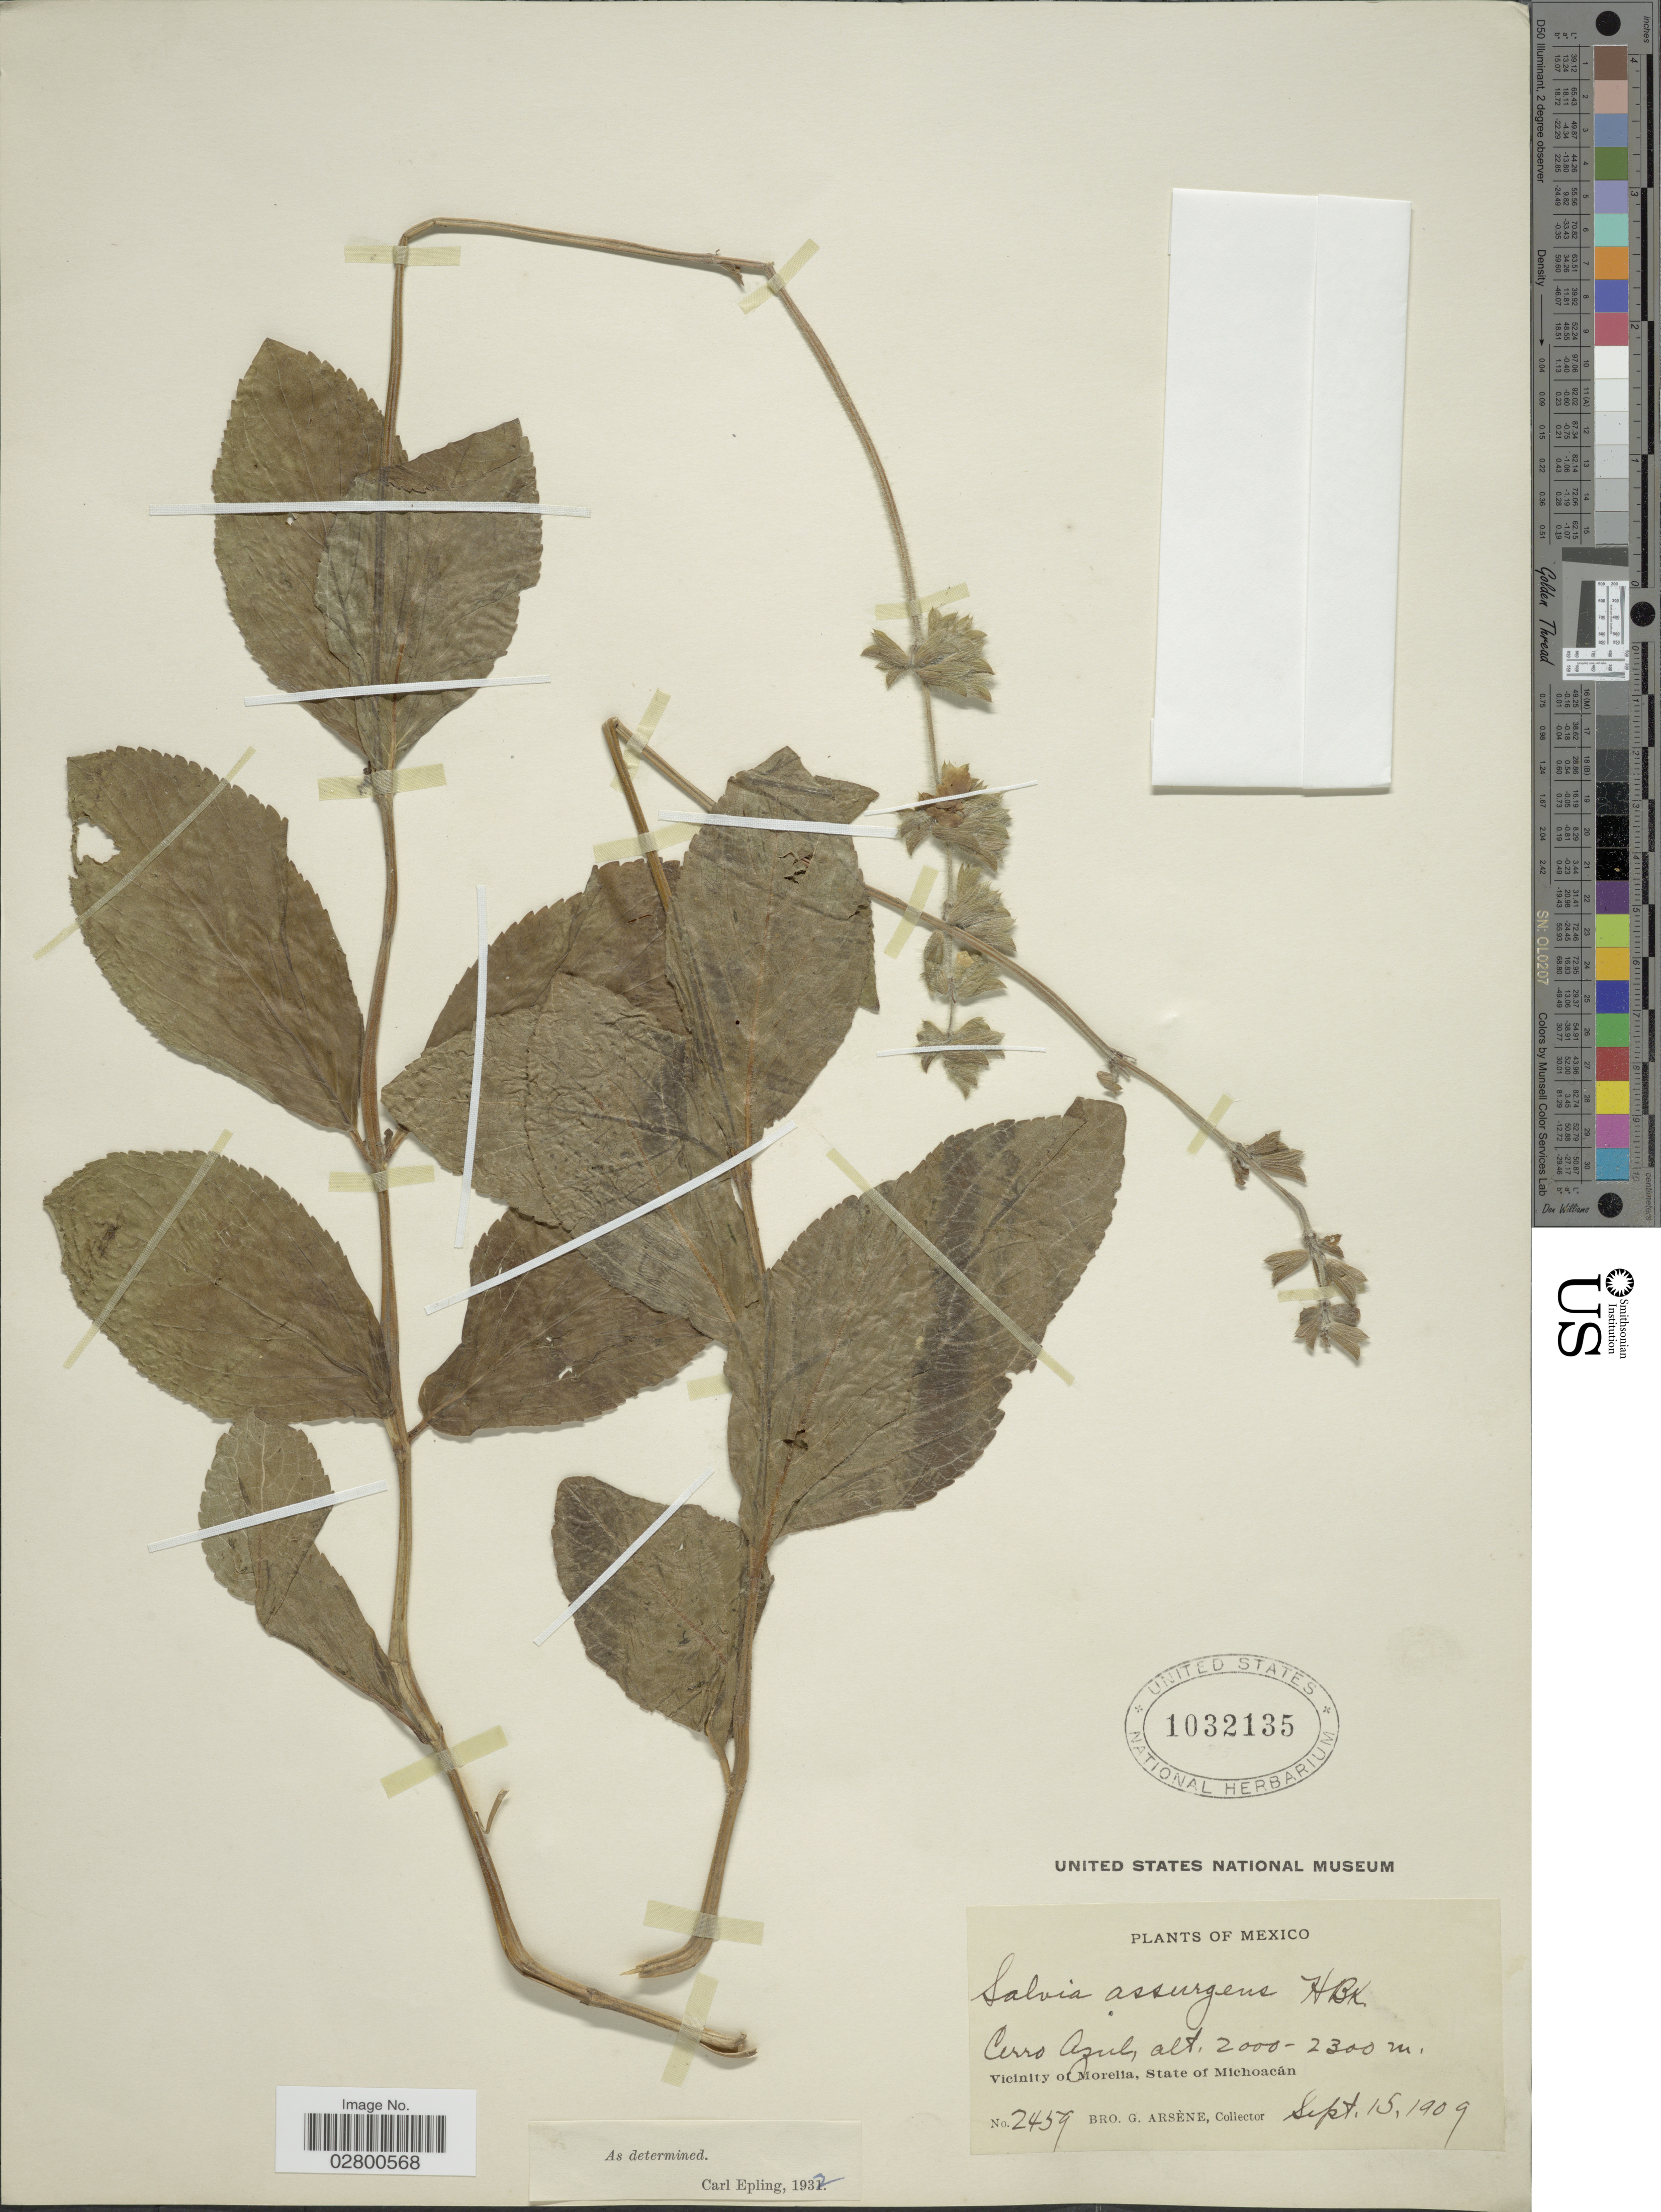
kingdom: Plantae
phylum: Tracheophyta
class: Magnoliopsida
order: Lamiales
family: Lamiaceae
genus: Salvia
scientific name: Salvia assurgens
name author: Kunth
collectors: Bro. G. Arsène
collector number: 2459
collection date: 1909-09-15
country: Mexico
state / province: Michoacán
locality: Cerro Azul. Vicinity of Morelia.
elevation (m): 2000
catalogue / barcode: US 1032135